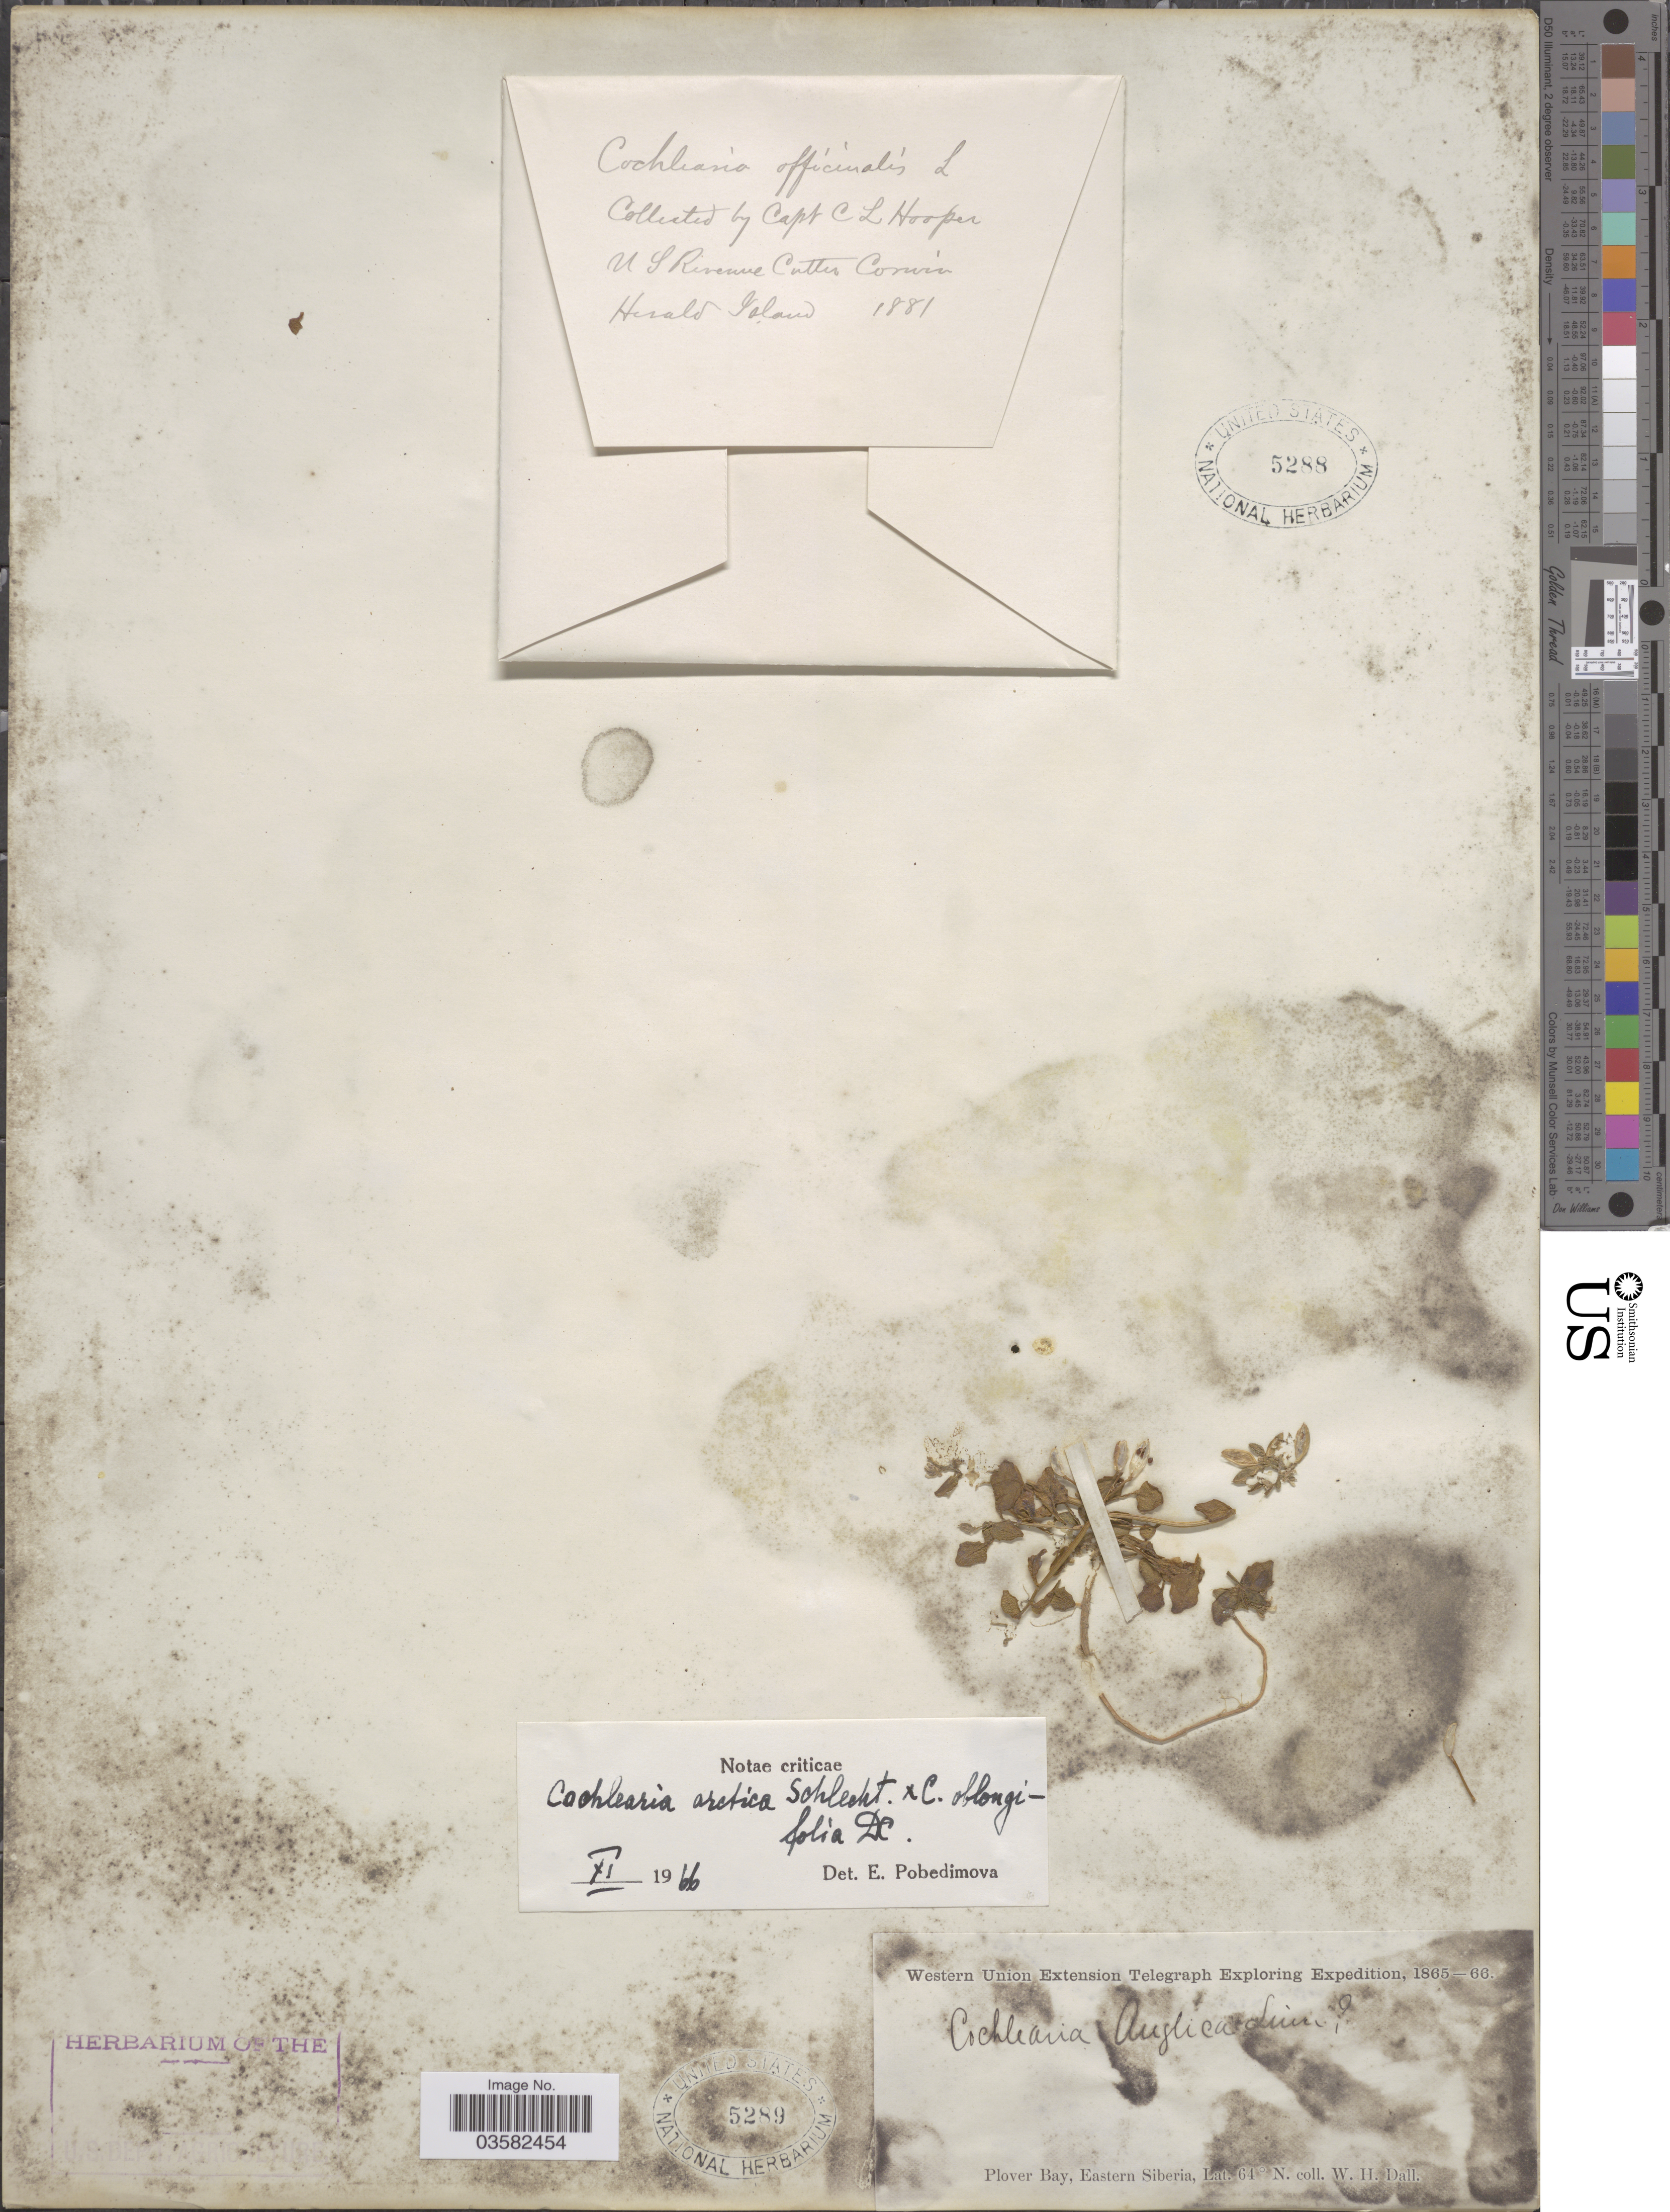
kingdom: Plantae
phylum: Tracheophyta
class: Magnoliopsida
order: Brassicales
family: Brassicaceae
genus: Cochlearia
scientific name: Cochlearia arctica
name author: Schltdl. ex DC.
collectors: W. Dall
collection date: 1865/1866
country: Russian Federation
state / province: Chukotka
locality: Plover Bay, Eastern Siberia.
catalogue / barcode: US 5289-2